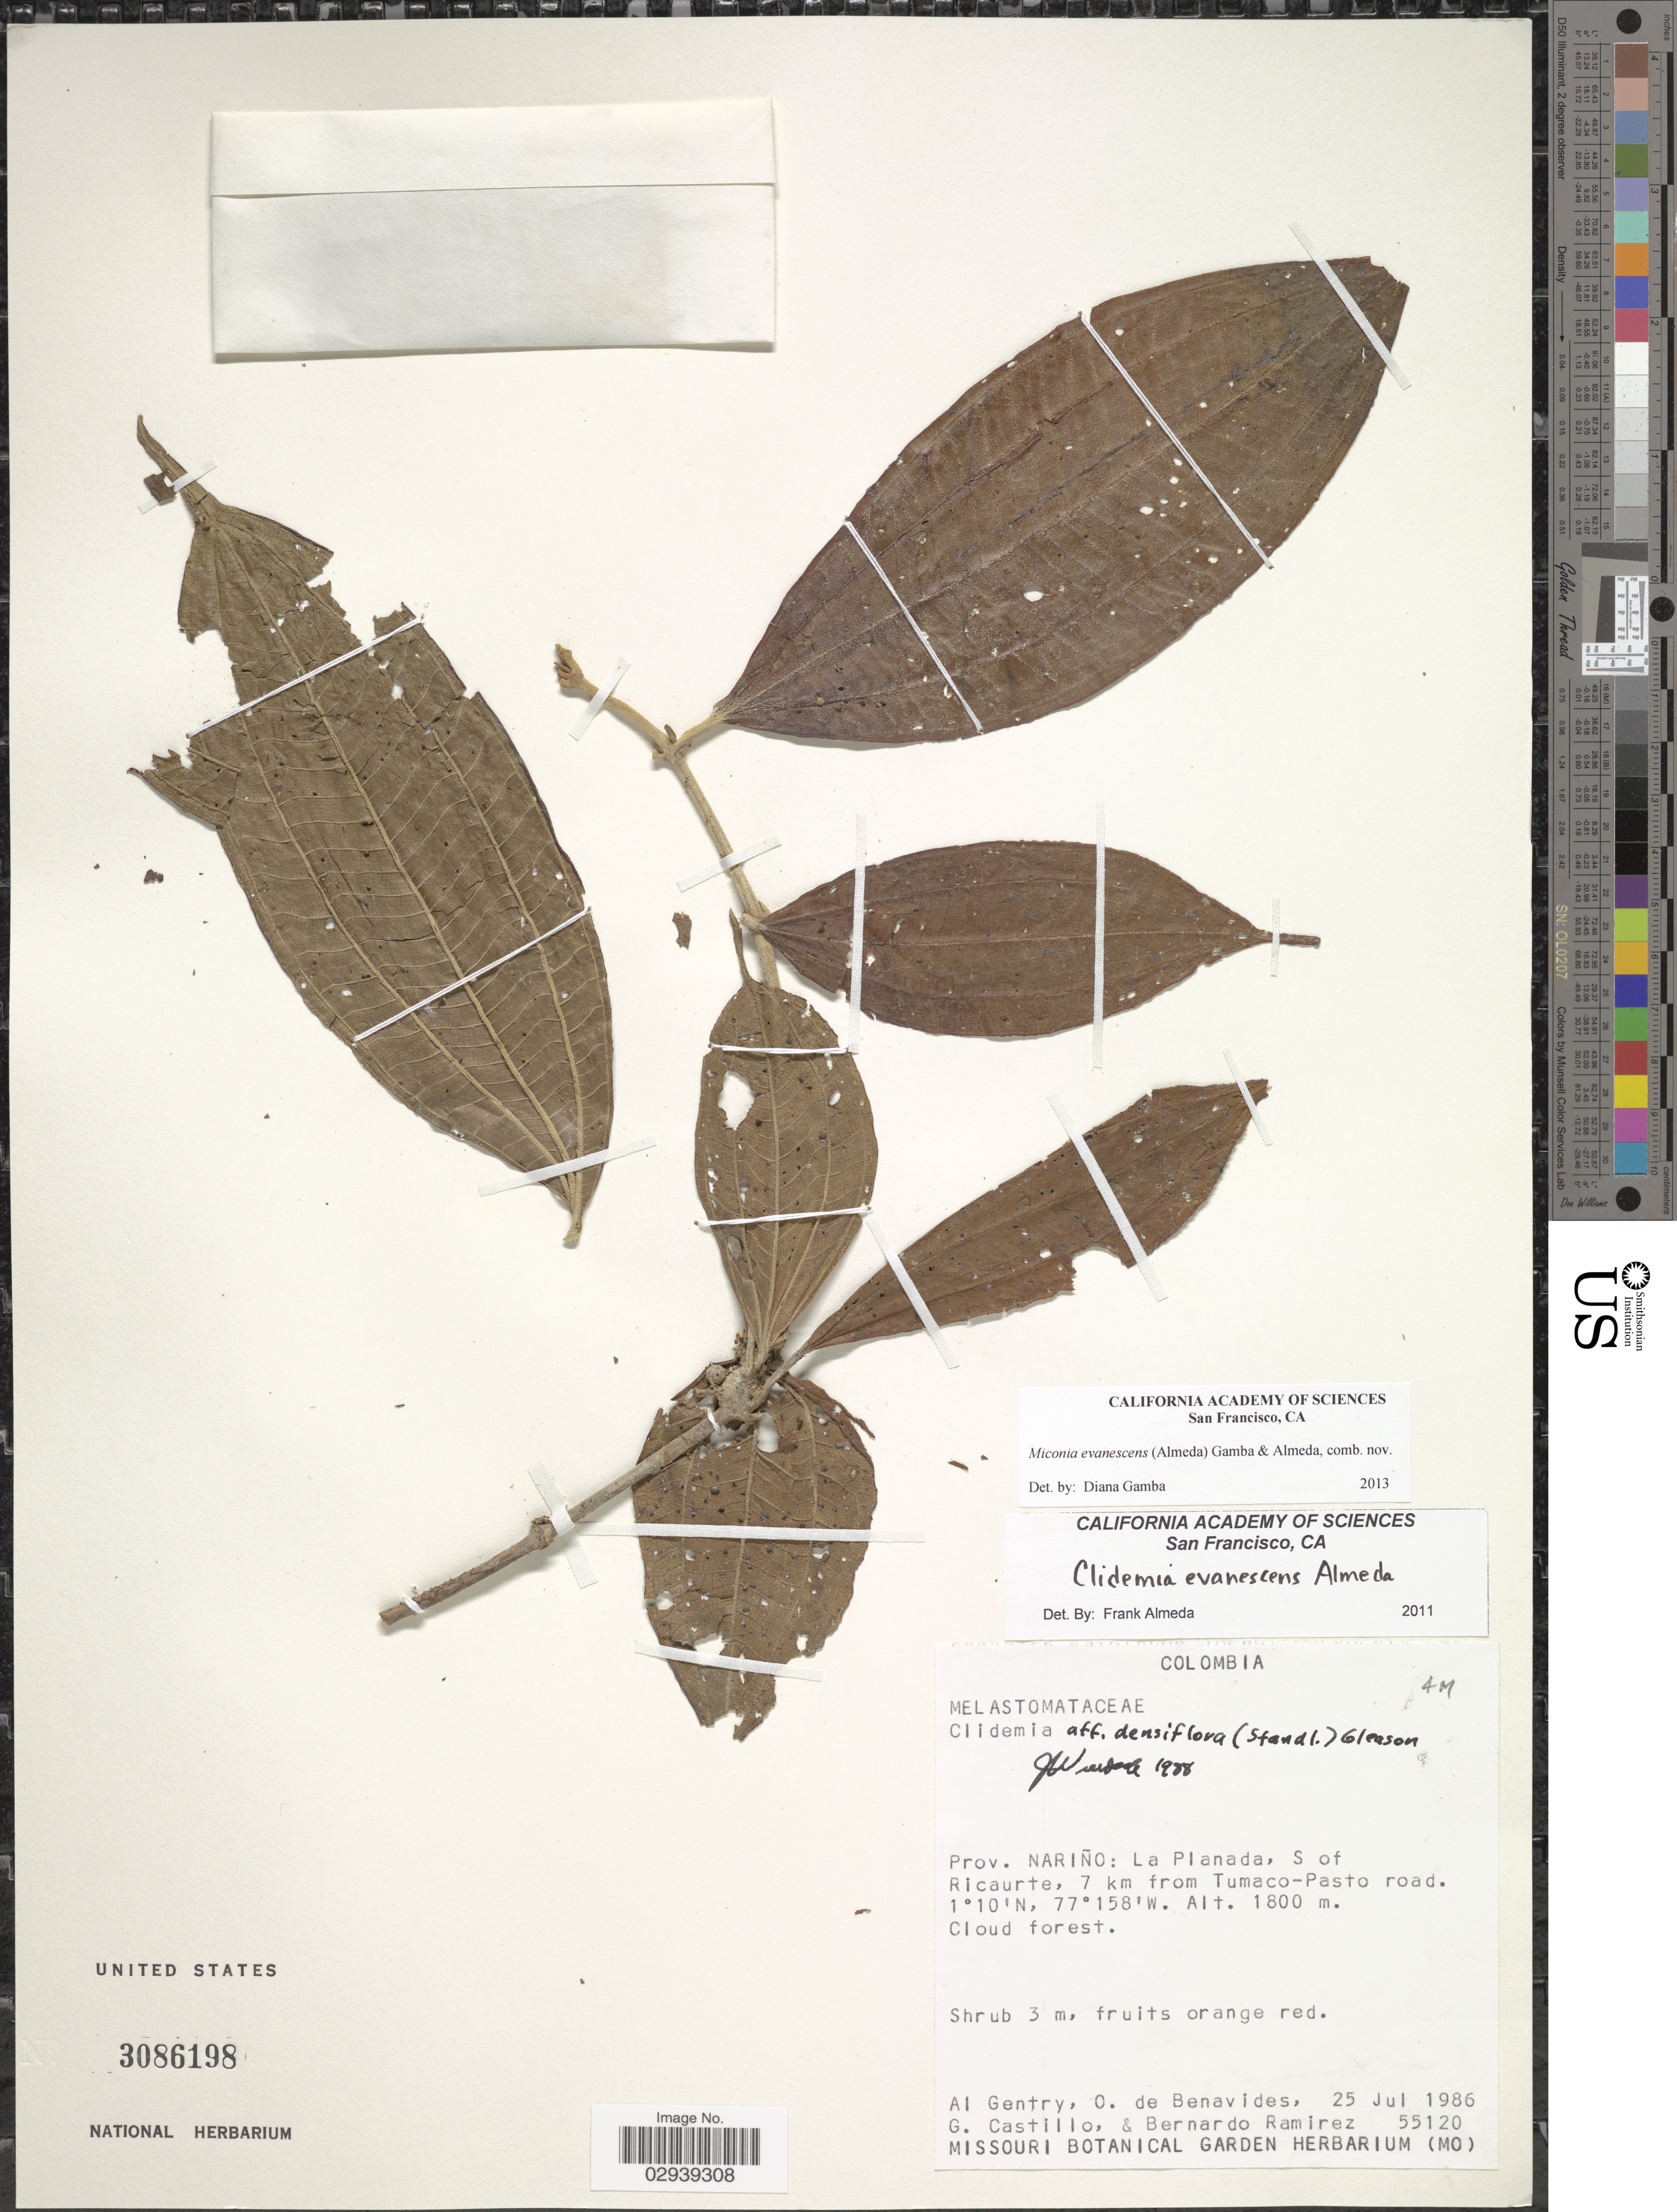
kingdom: Plantae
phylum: Tracheophyta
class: Magnoliopsida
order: Myrtales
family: Melastomataceae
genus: Miconia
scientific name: Miconia evanescens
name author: (Almeda) Gamba & Almeda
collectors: A. H. Gentry, Olga S. de Benavides, G. Castillo & B. Ramírez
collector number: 55120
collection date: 1986-07-25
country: Colombia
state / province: Nariño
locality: La Planada, S of Ricaurte, 7 km from Tumaco-Pasto road.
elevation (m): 1800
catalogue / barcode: US 3086198